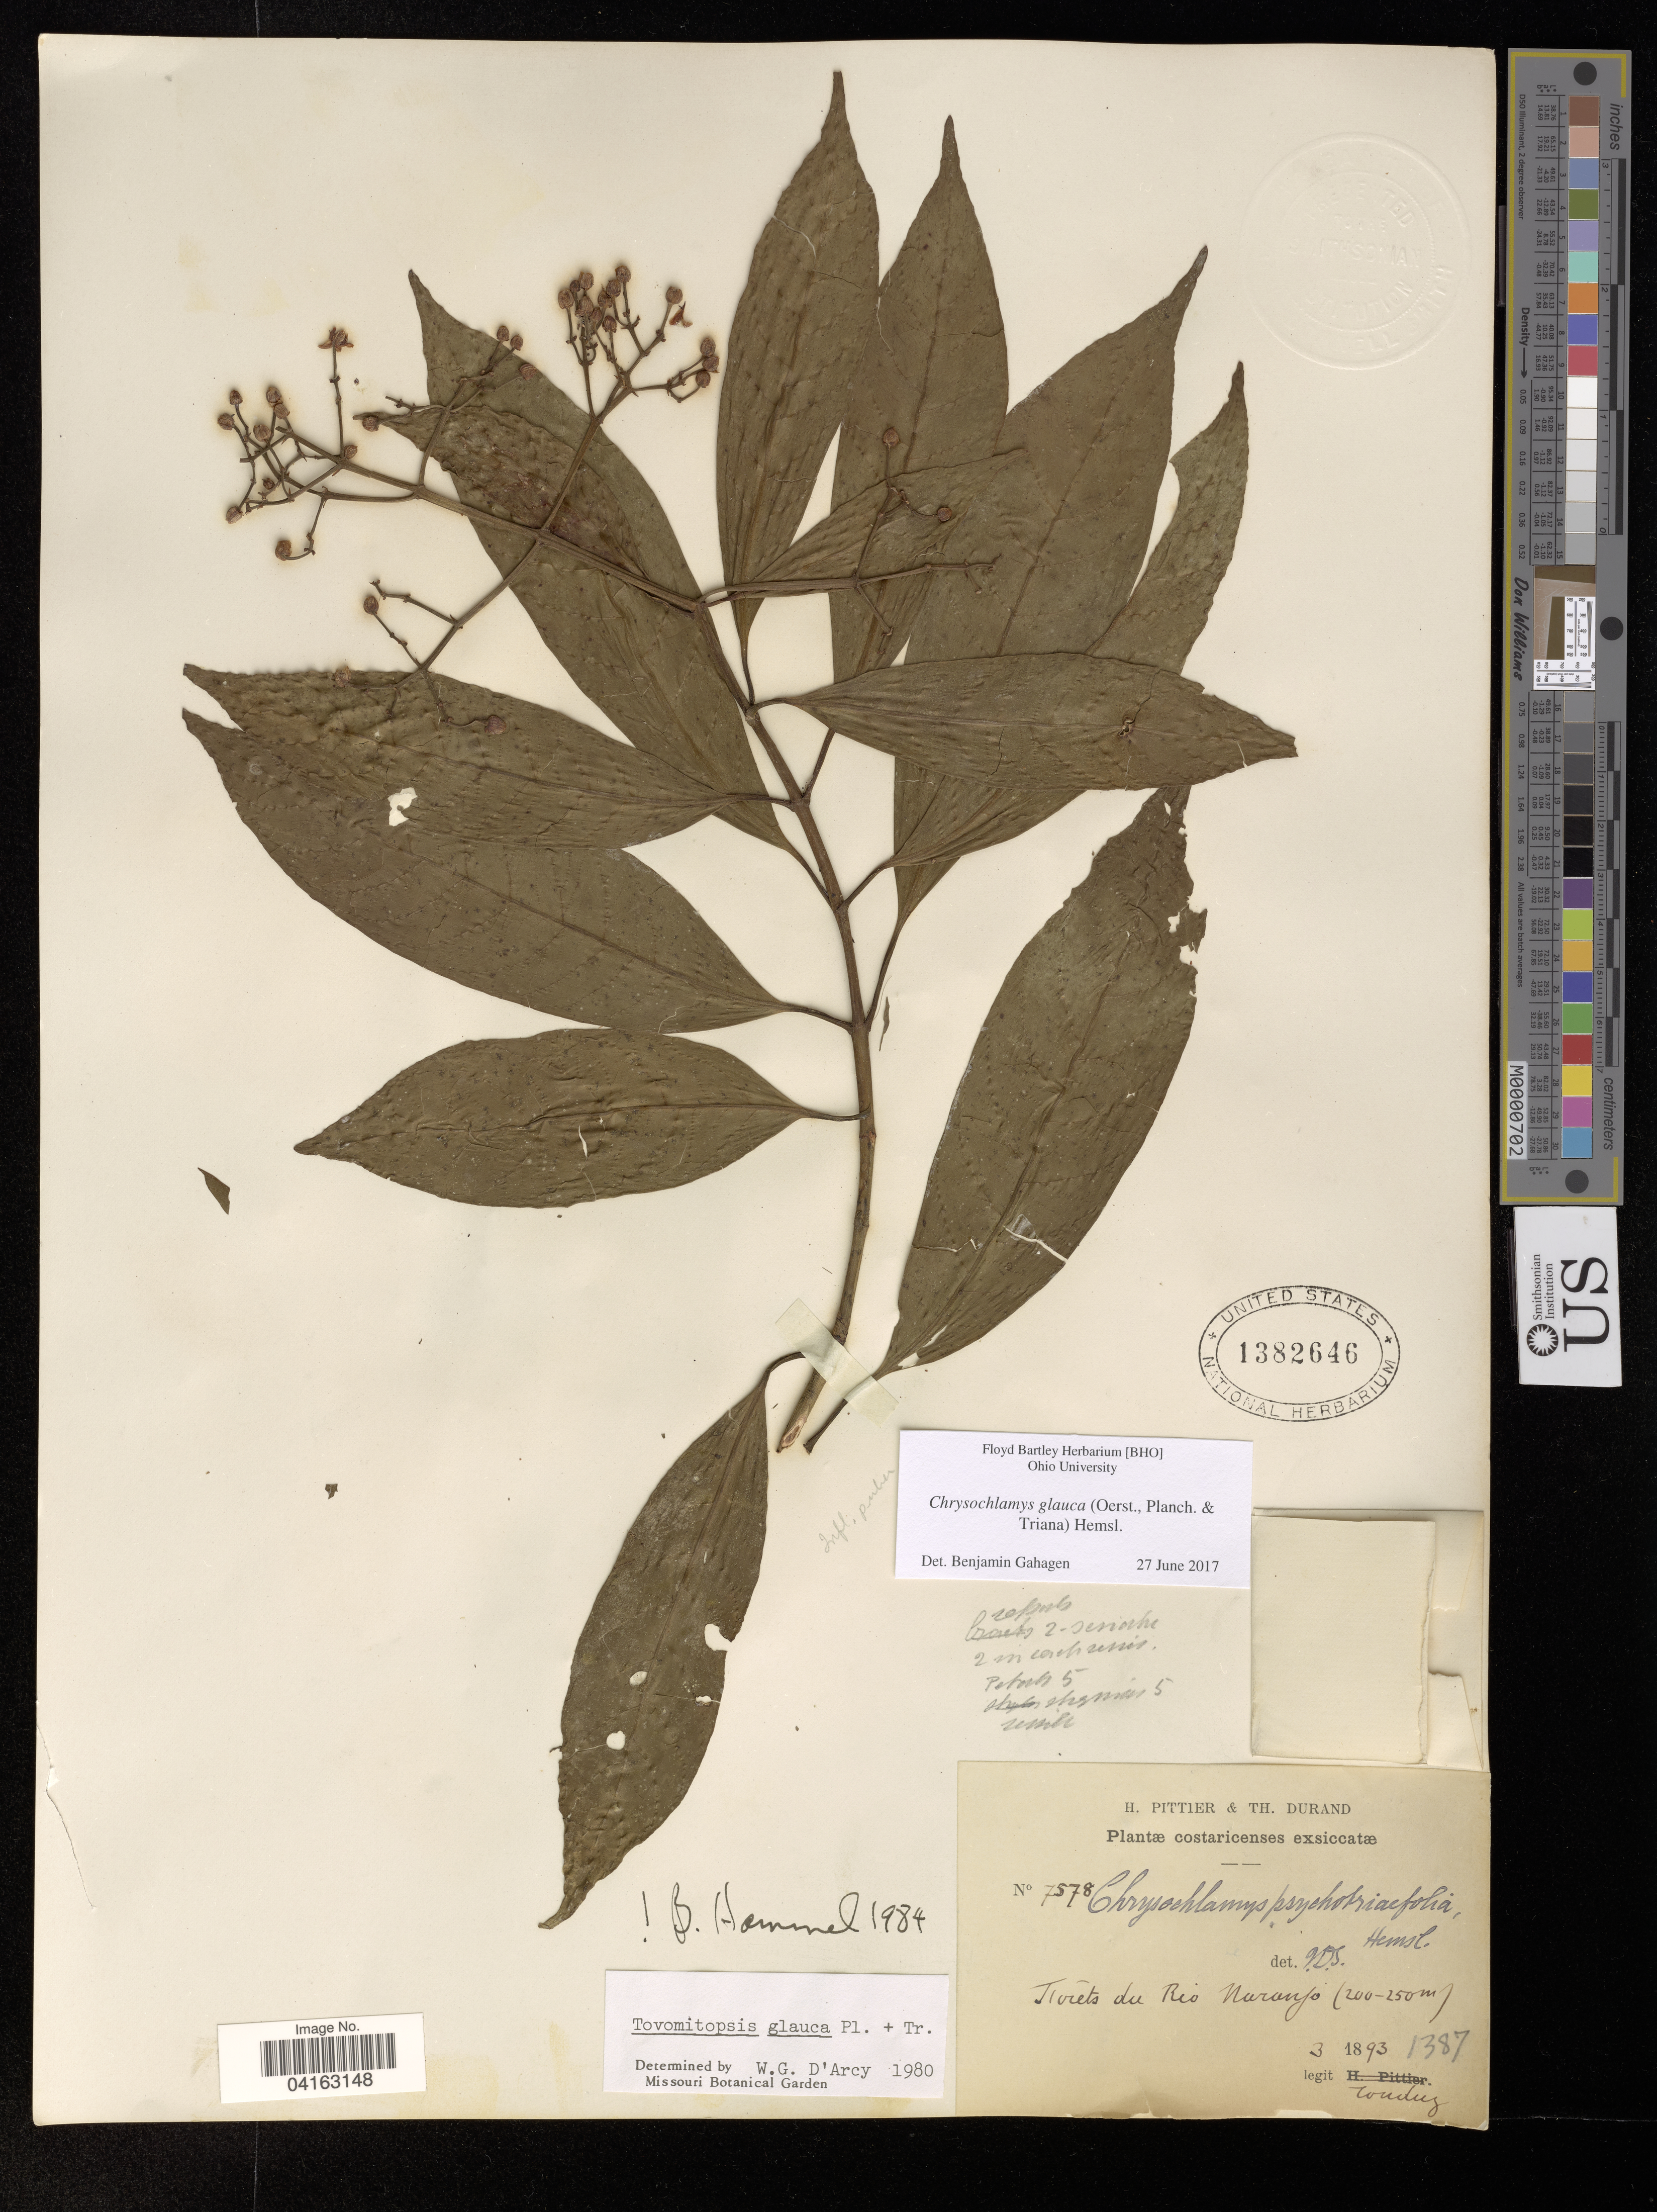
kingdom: Plantae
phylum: Tracheophyta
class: Magnoliopsida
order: Malpighiales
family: Clusiaceae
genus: Chrysochlamys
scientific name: Chrysochlamys glauca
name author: (Oerst. ex Planch. & Triana) Hemsl.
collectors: Conduz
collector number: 7578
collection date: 1893-03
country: Costa Rica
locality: Toréts du Rio Naranjo.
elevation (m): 200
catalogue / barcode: US 1382646